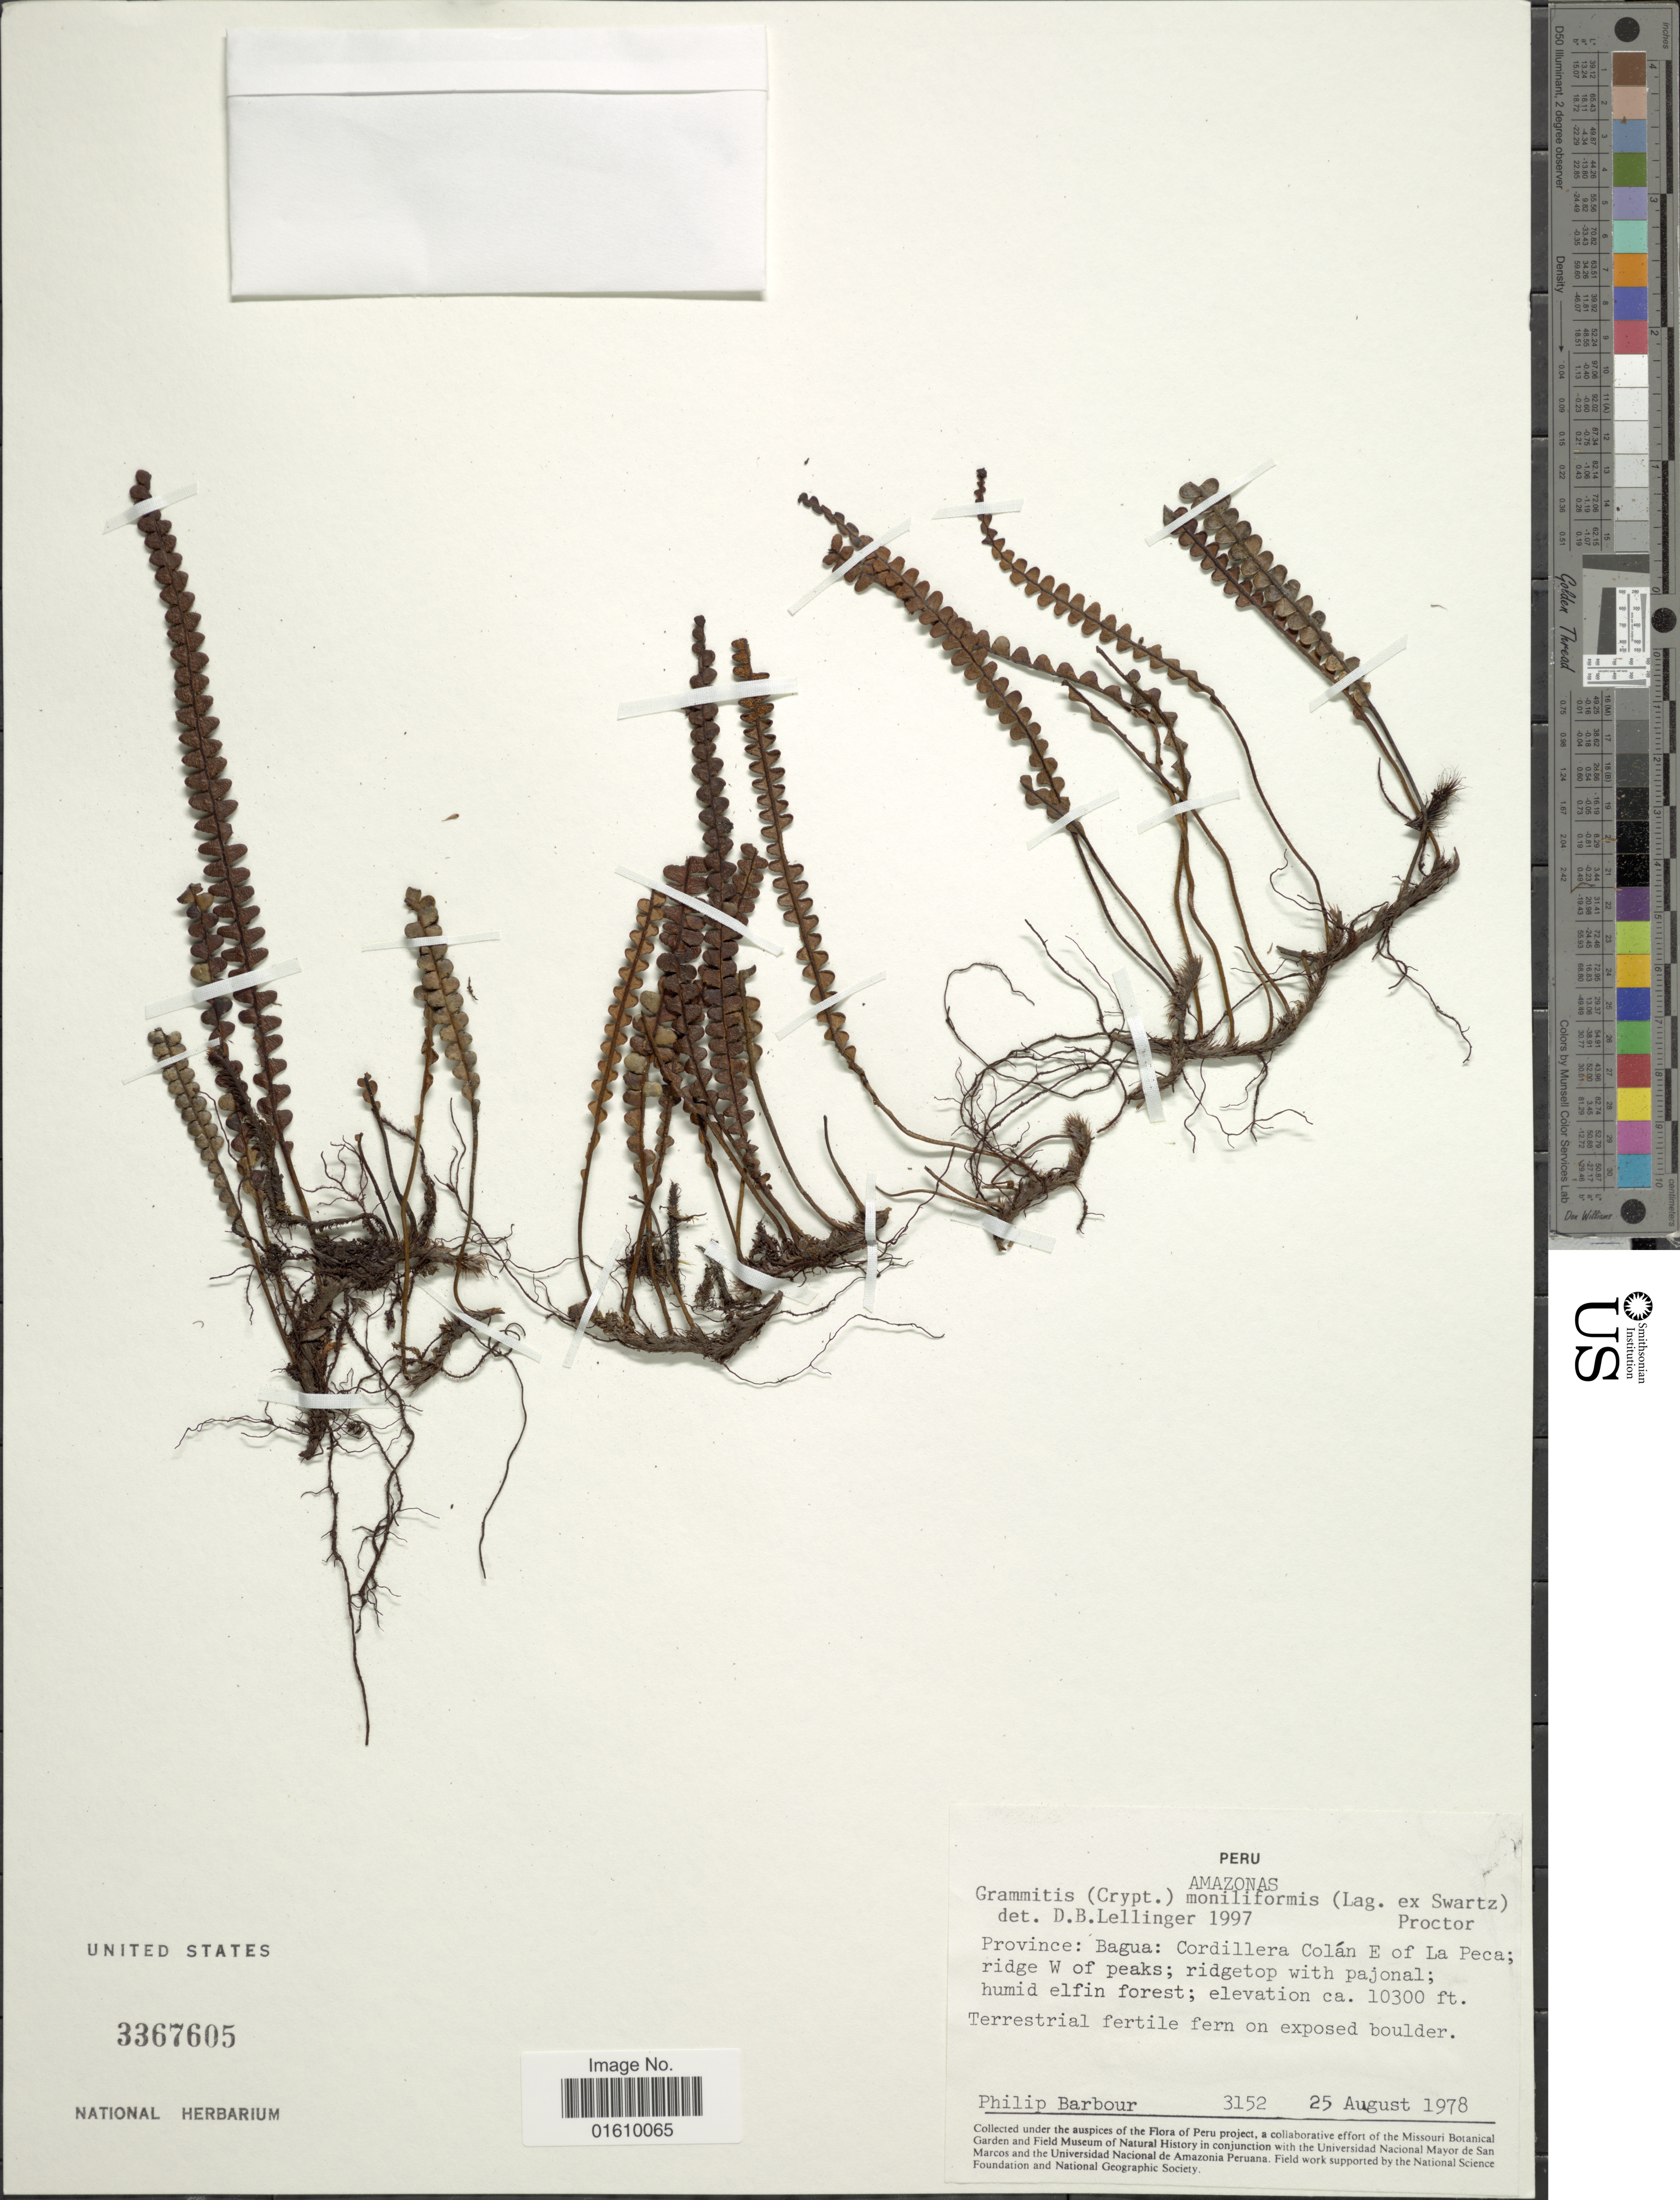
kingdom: Plantae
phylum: Tracheophyta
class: Polypodiopsida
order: Polypodiales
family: Polypodiaceae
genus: Melpomene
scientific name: Melpomene moniliformis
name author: (Lag. ex Sw.) A.R. Sm. & R.C. Moran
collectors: P. Barbour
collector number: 3152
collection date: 1978-08-28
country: Peru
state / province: Amazonas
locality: Province : Bagua: Cordillera Colan E of La Peca ridge W of Peaks; ridgetop with Pajonal.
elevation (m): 3139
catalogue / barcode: US 3367605